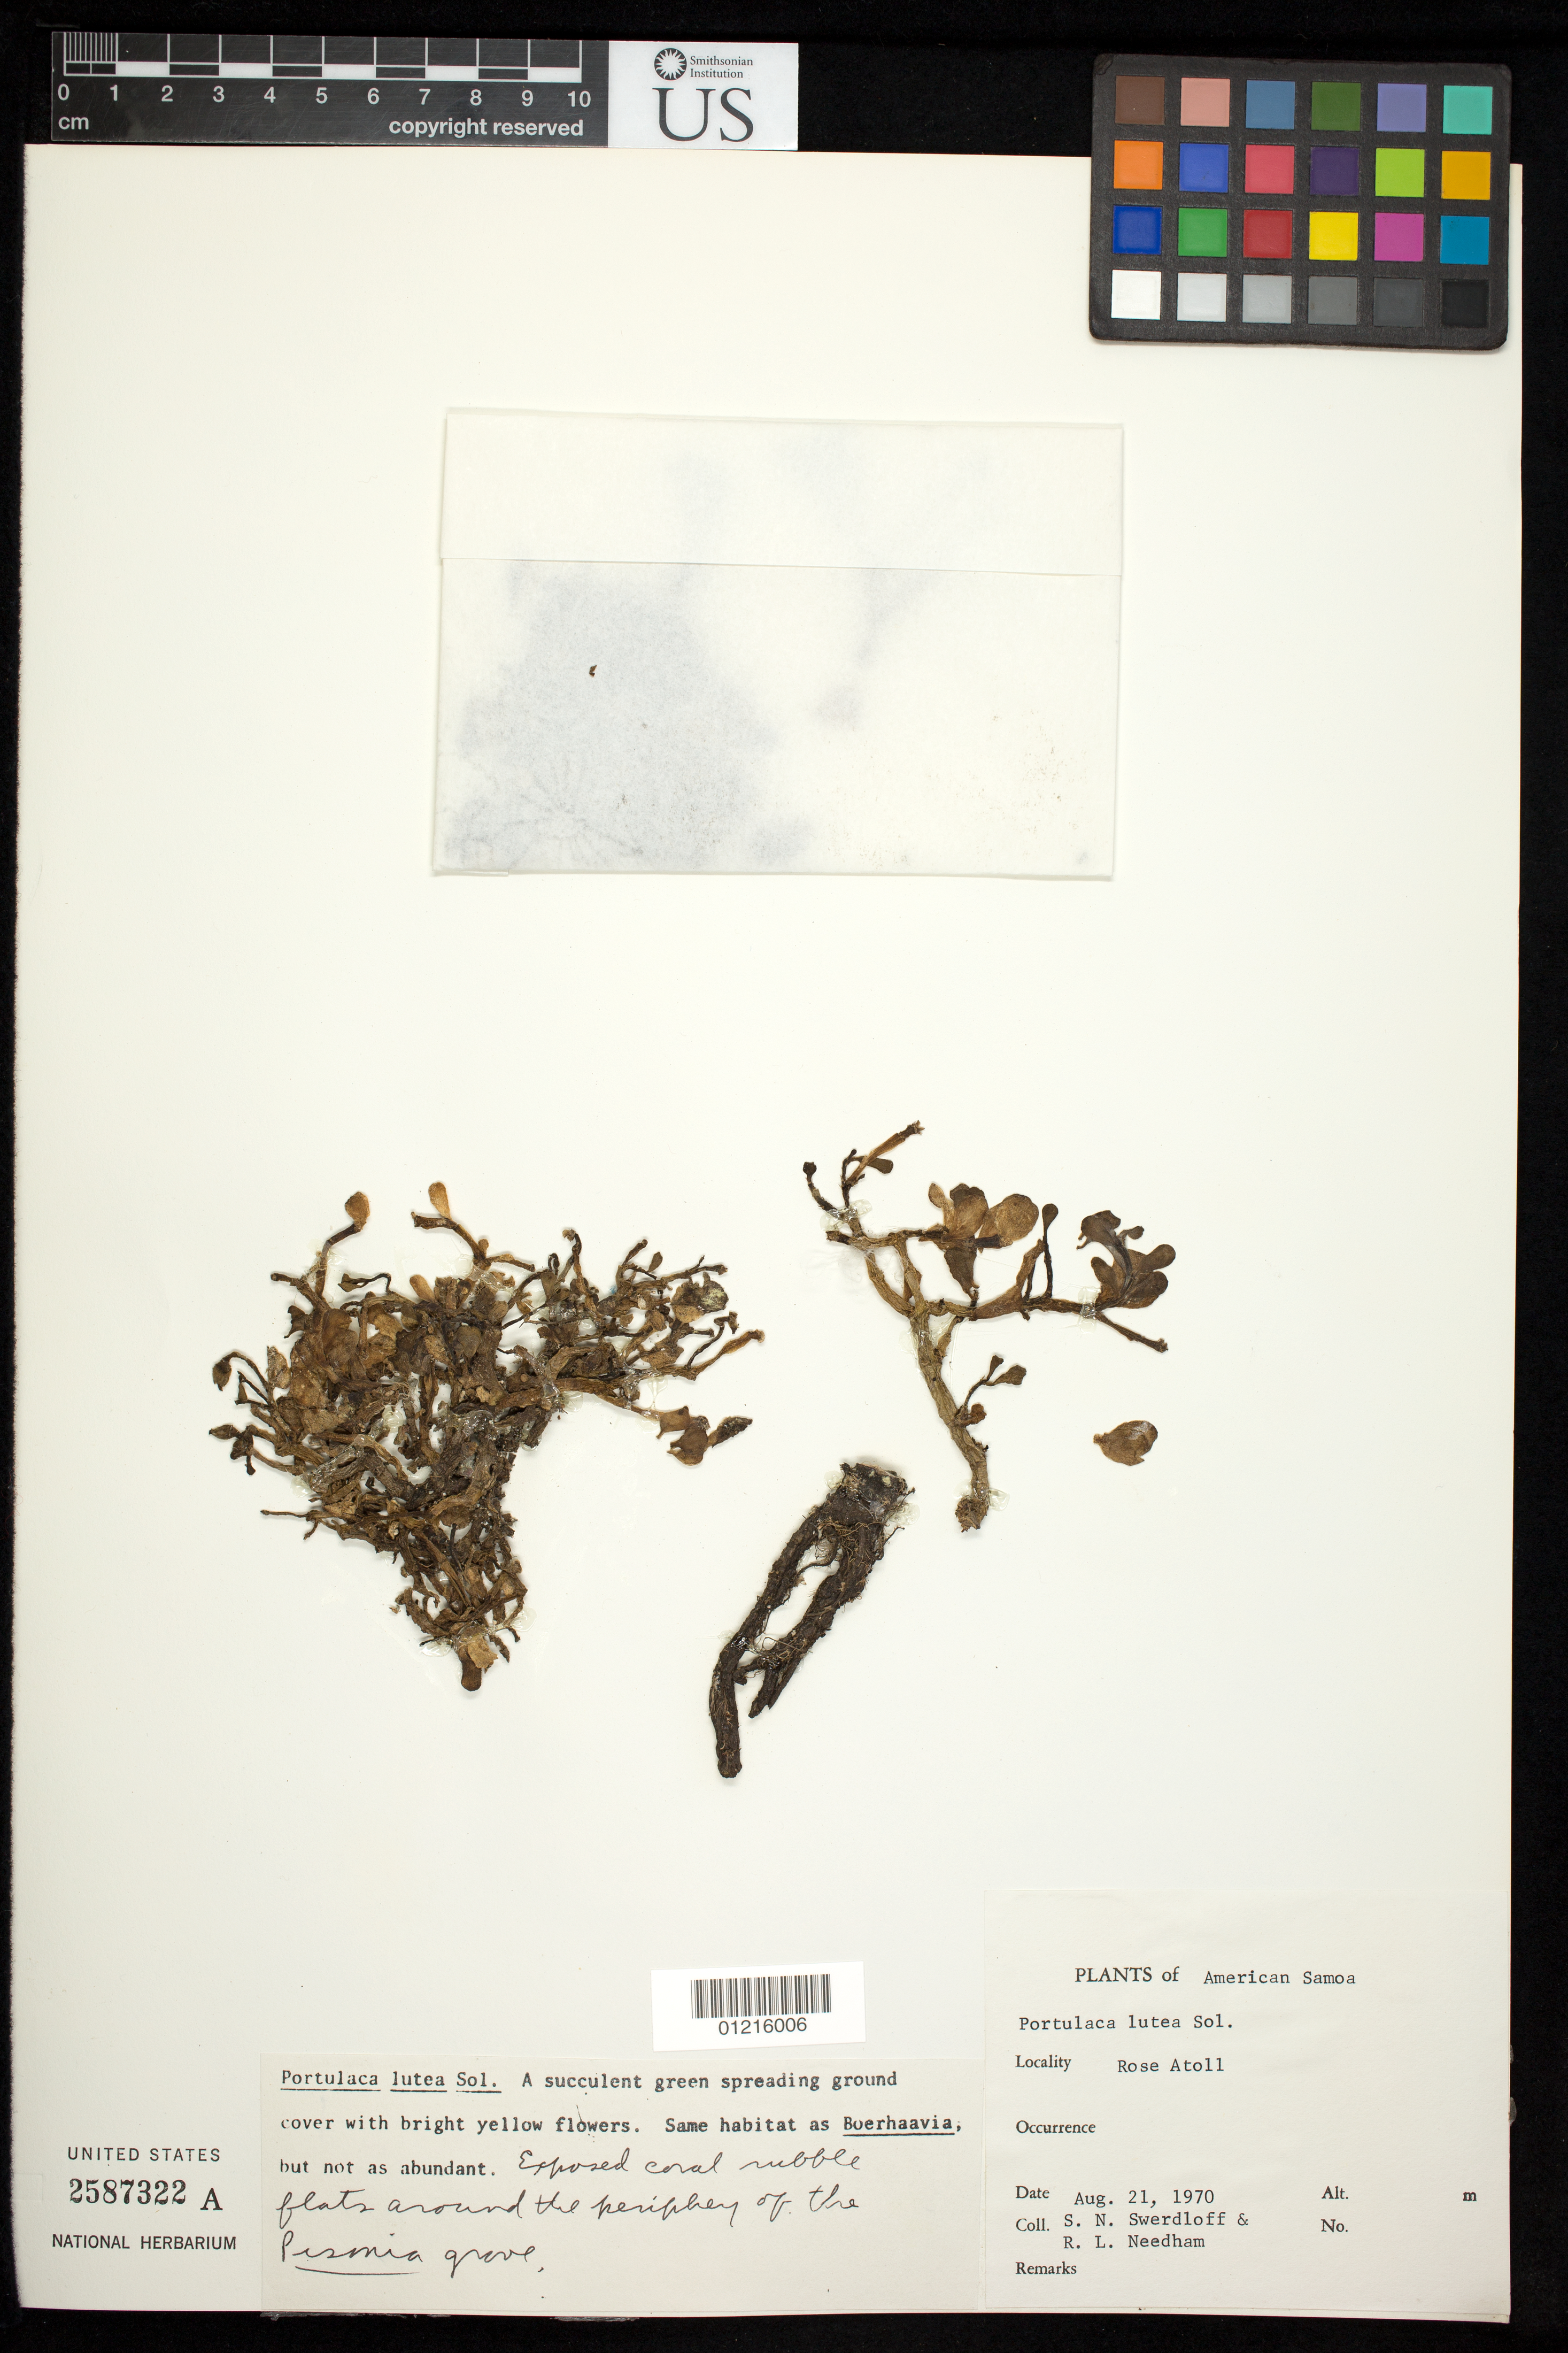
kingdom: Plantae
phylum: Tracheophyta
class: Magnoliopsida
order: Caryophyllales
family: Portulacaceae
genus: Portulaca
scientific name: Portulaca lutea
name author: Sol. ex G. Forst.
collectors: S.N. Swerdloff & R.L. Needham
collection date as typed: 21 Aug 1970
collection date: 1970-08-21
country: American Samoa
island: Rose Atoll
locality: Around the periphery of the Pisonia grove.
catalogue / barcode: US 2587322A